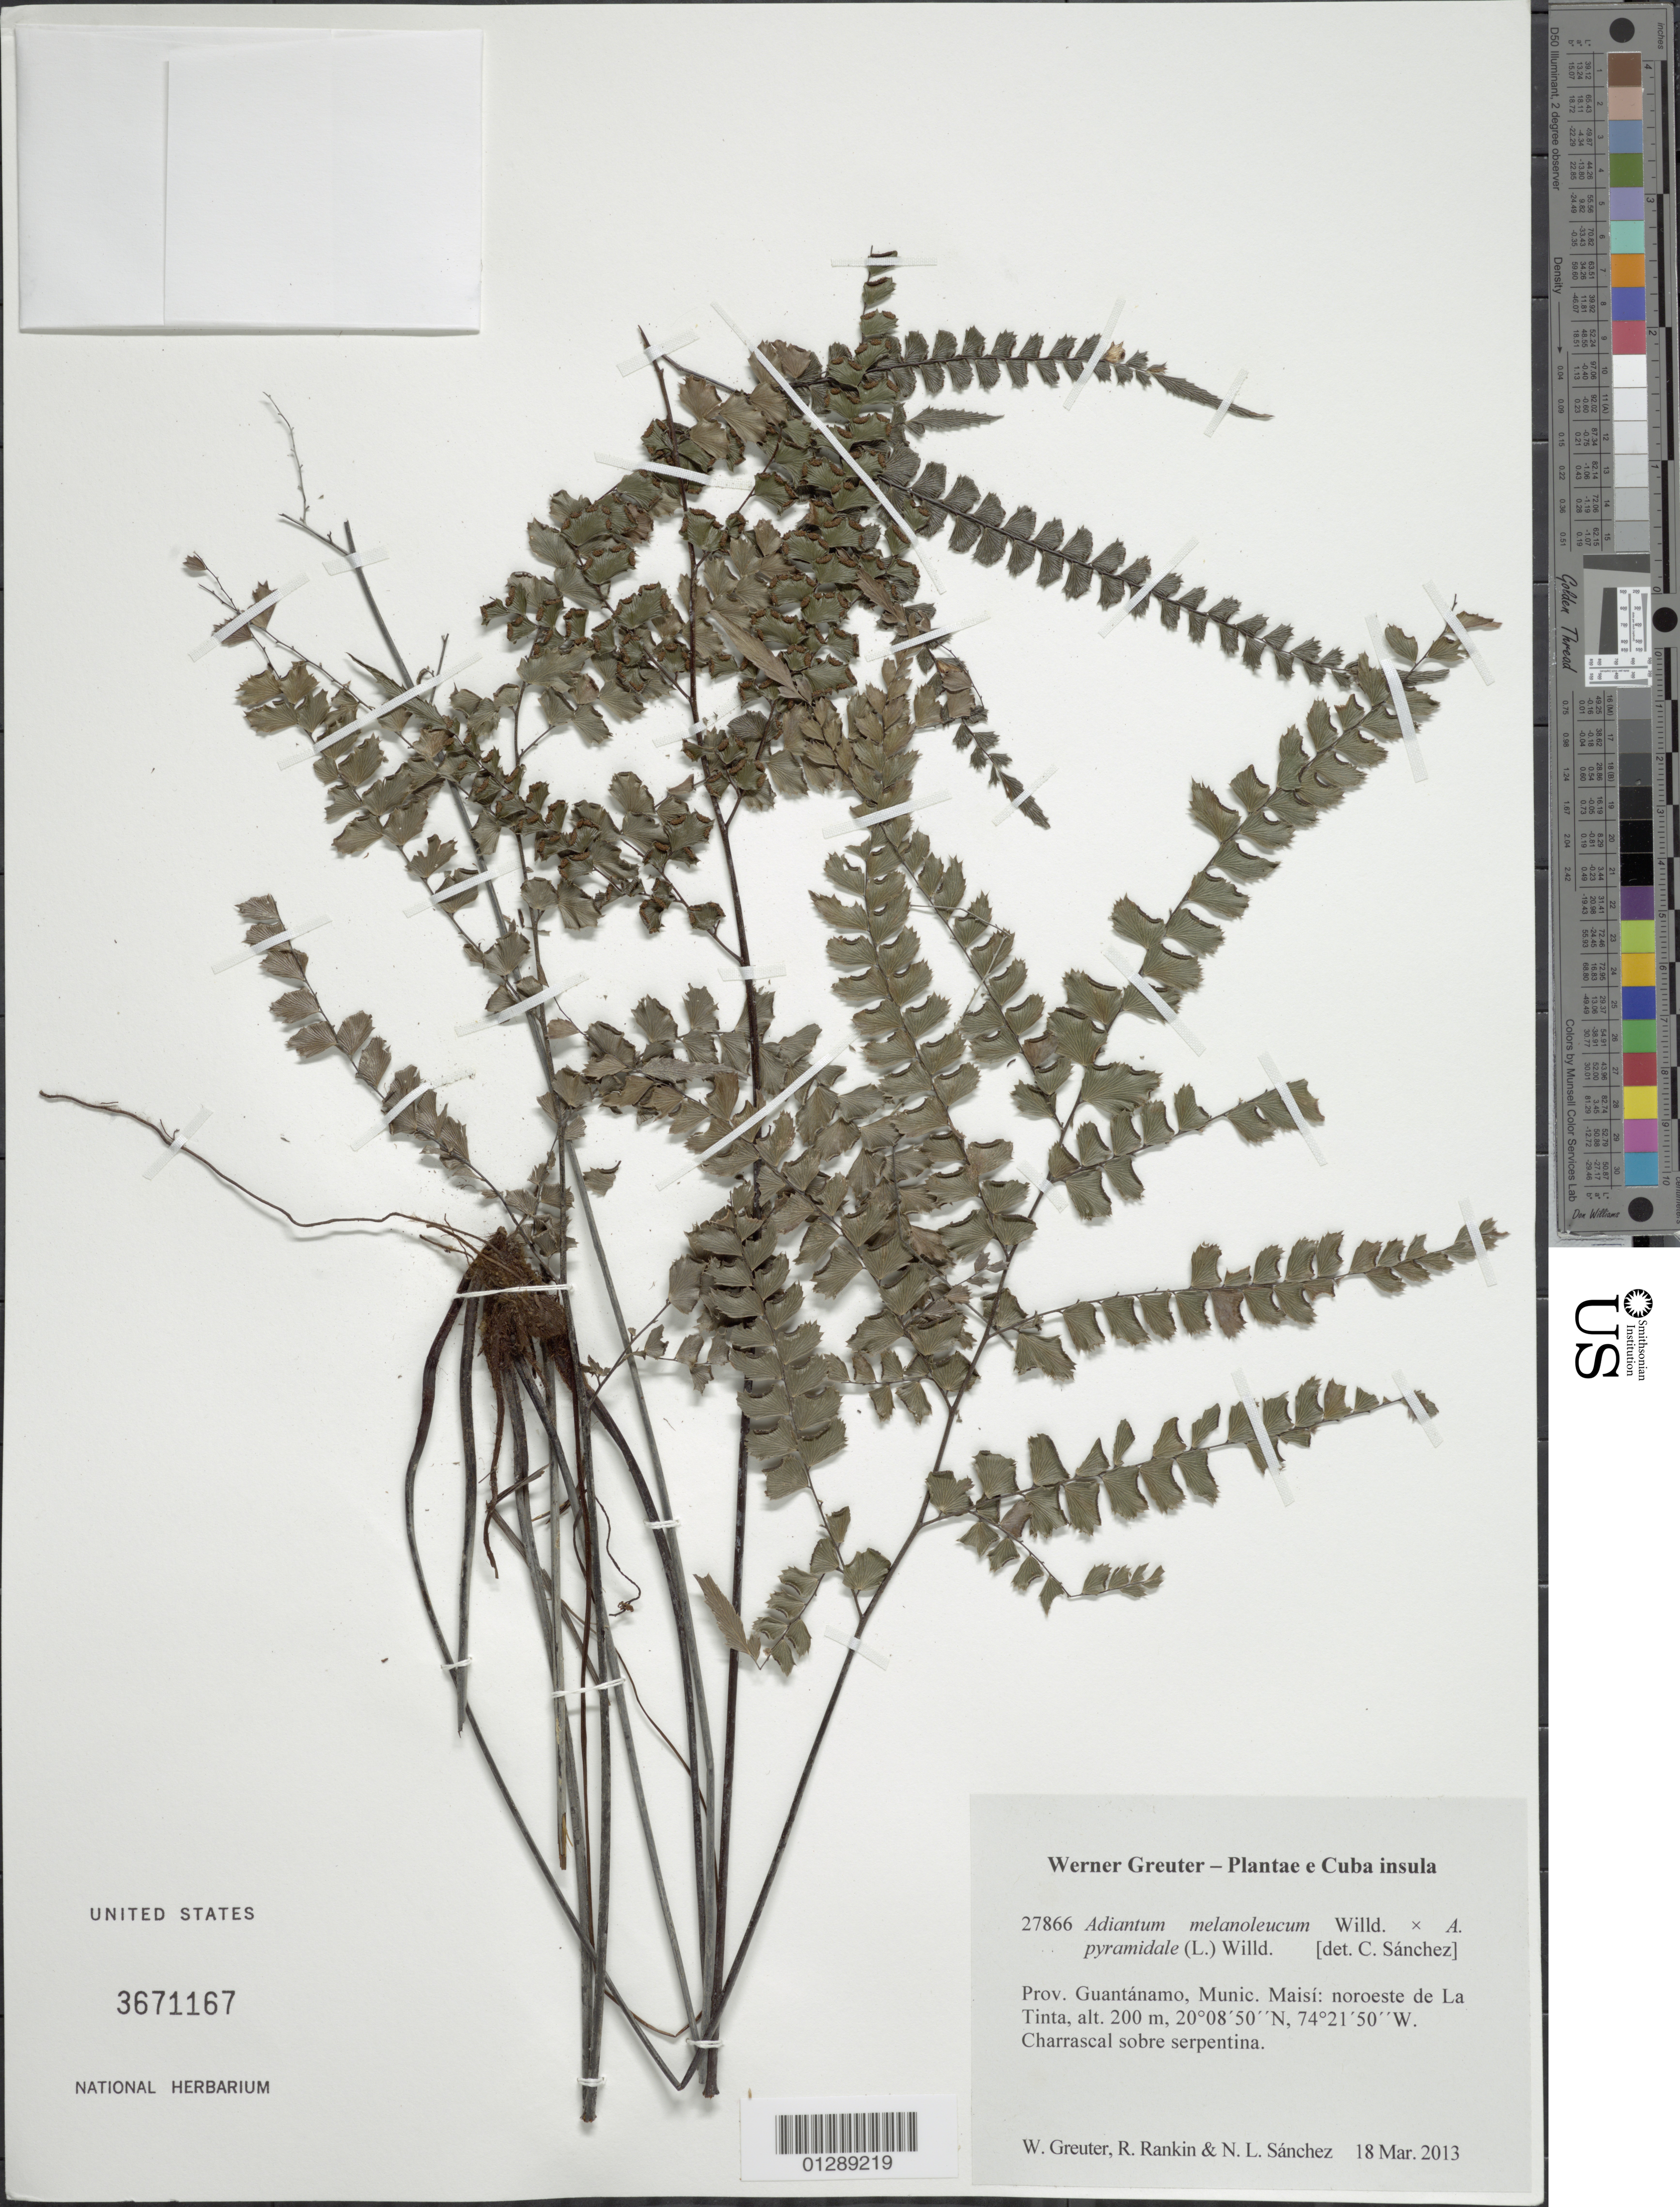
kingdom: Plantae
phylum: Tracheophyta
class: Polypodiopsida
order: Polypodiales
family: Pteridaceae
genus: Adiantum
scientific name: Adiantum melanoleucum x A. pyramidale (L.) Willd.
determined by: Sánchez, C. A.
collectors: W. R. Greuter, R. Rankin Rodriguez & N. Sanchez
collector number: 27866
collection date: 2013-03-18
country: Cuba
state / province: Guantanamo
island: Cuba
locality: Munic. Maisí: noroeste de La Tinta.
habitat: Charascal sobre serpentina.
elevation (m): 200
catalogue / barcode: US 3671167